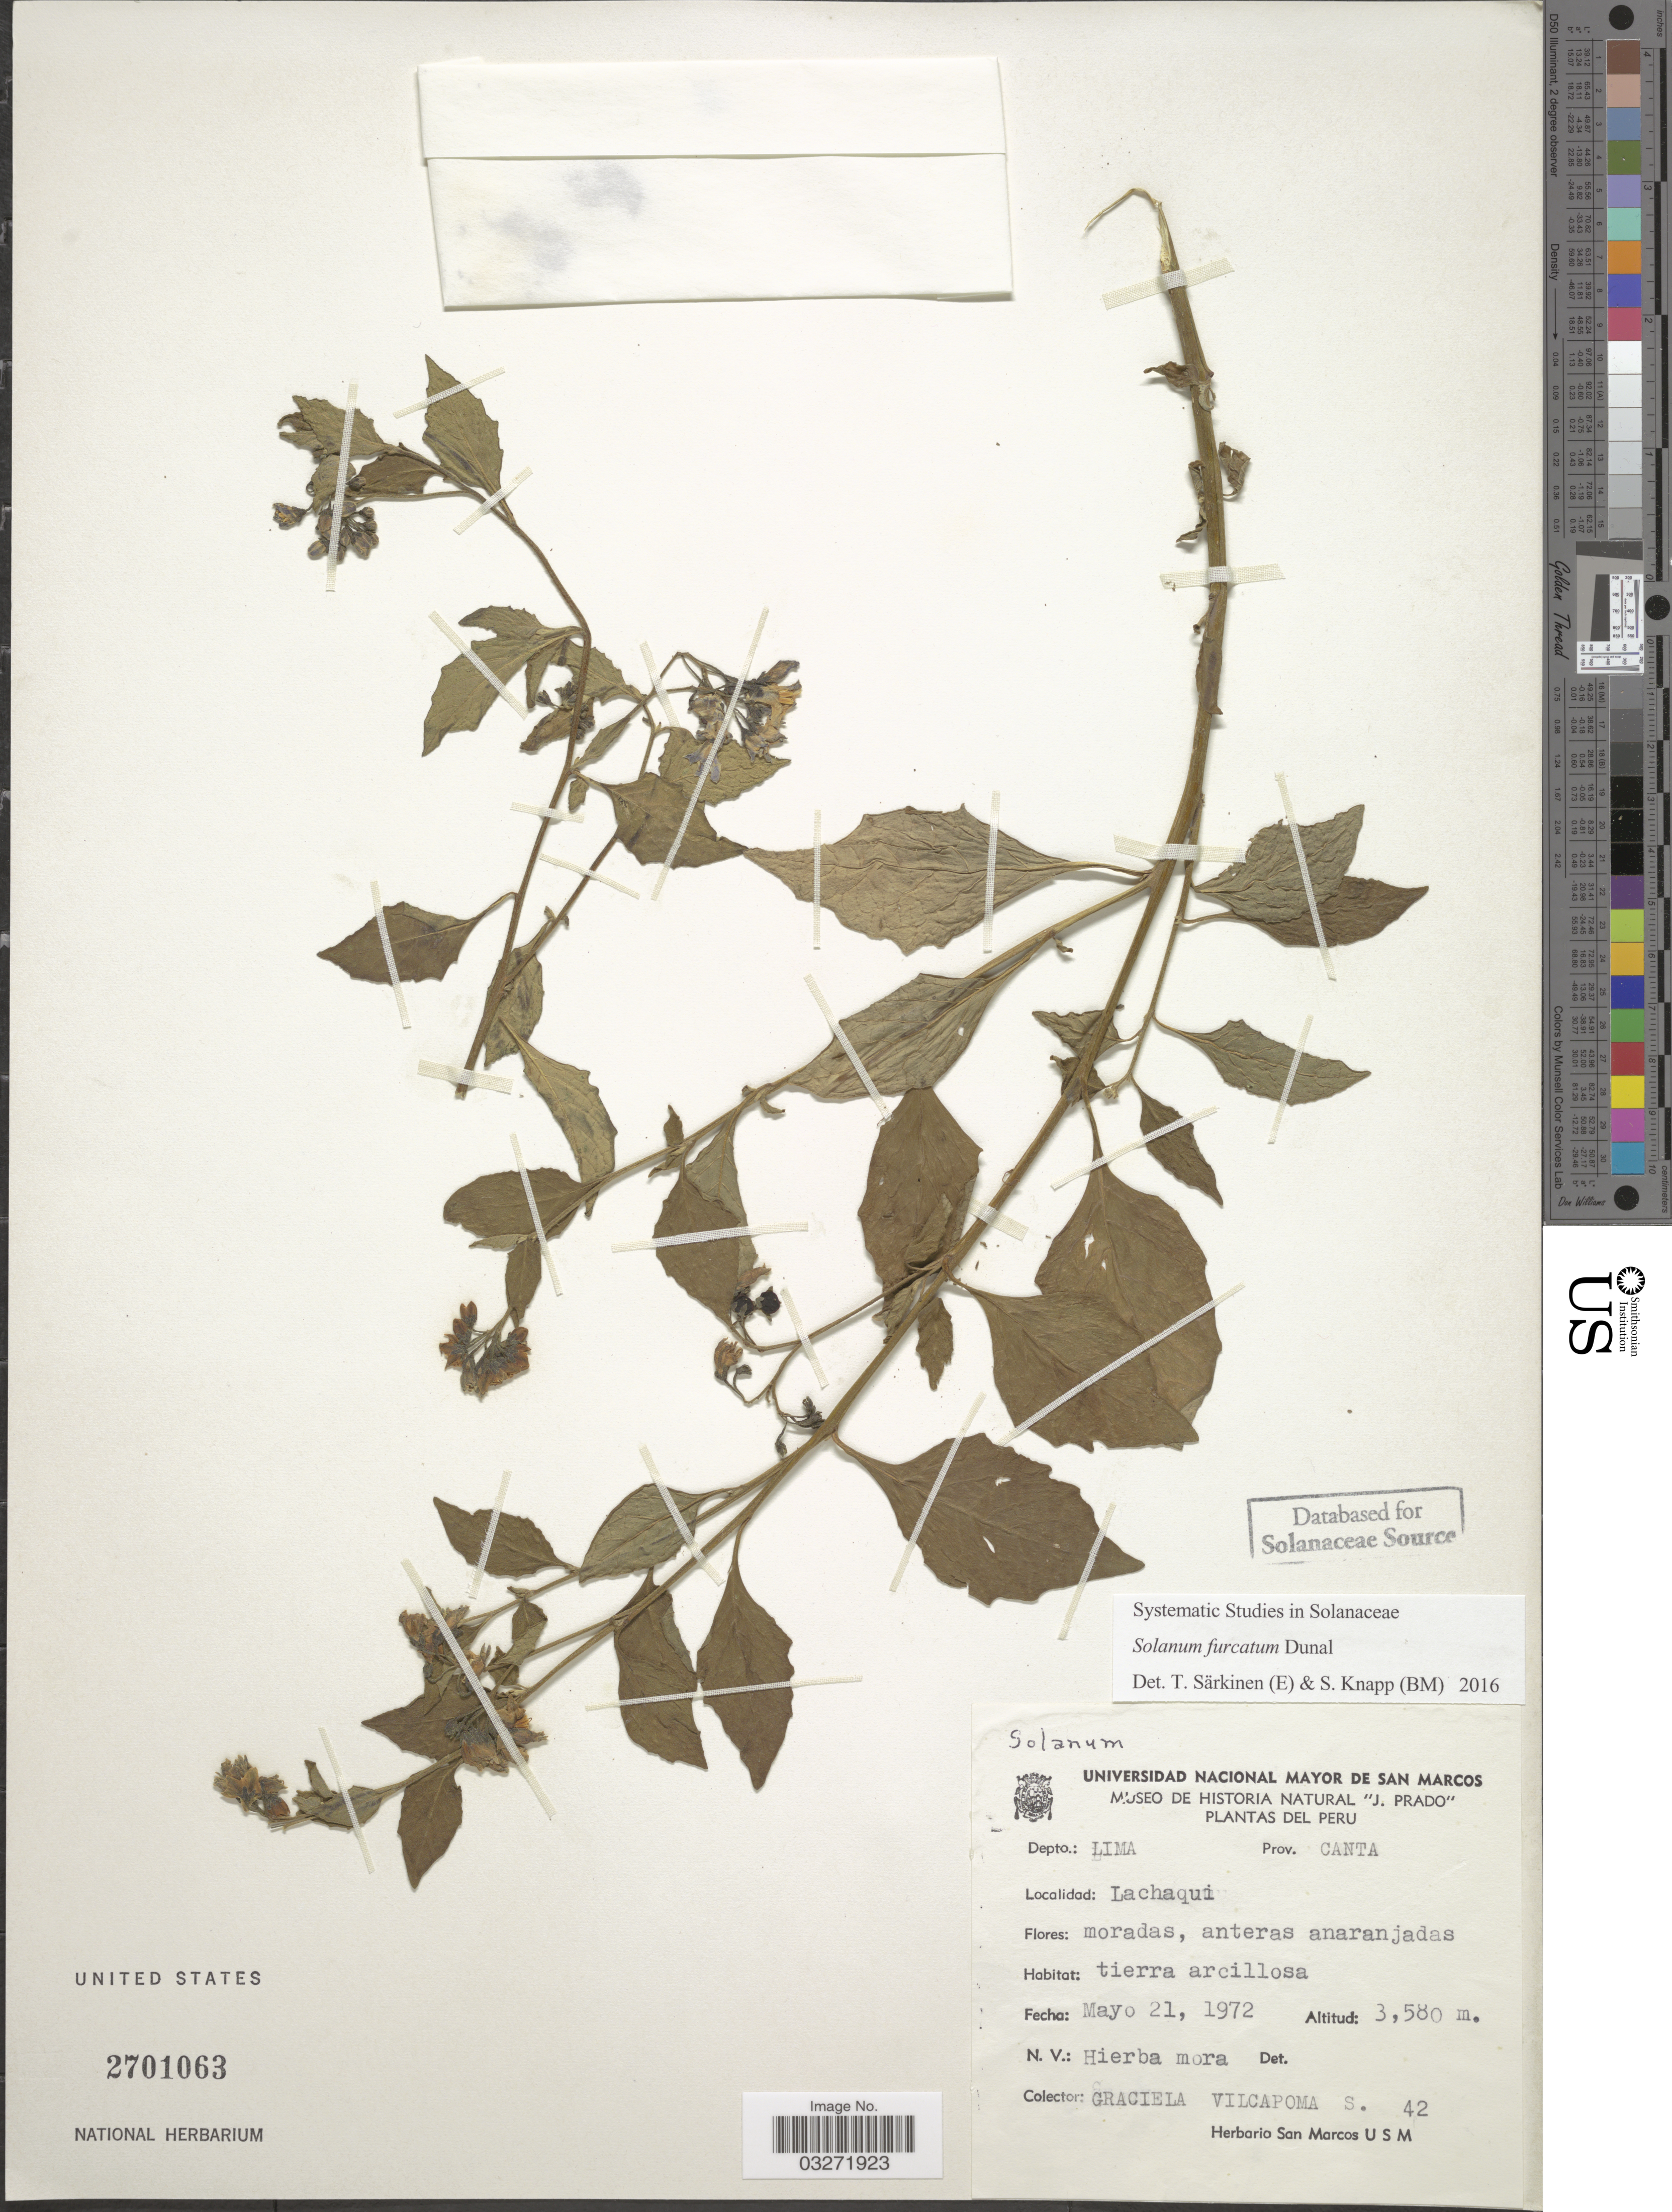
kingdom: Plantae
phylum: Tracheophyta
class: Magnoliopsida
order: Solanales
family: Solanaceae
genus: Solanum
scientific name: Solanum furcatum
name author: Dunal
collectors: G. Vilcapoma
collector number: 42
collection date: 1972-05-21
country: Peru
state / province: Lima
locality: Depto.: Lima. Prov. Canta. Lachaqui.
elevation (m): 3580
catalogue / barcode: US 2701063